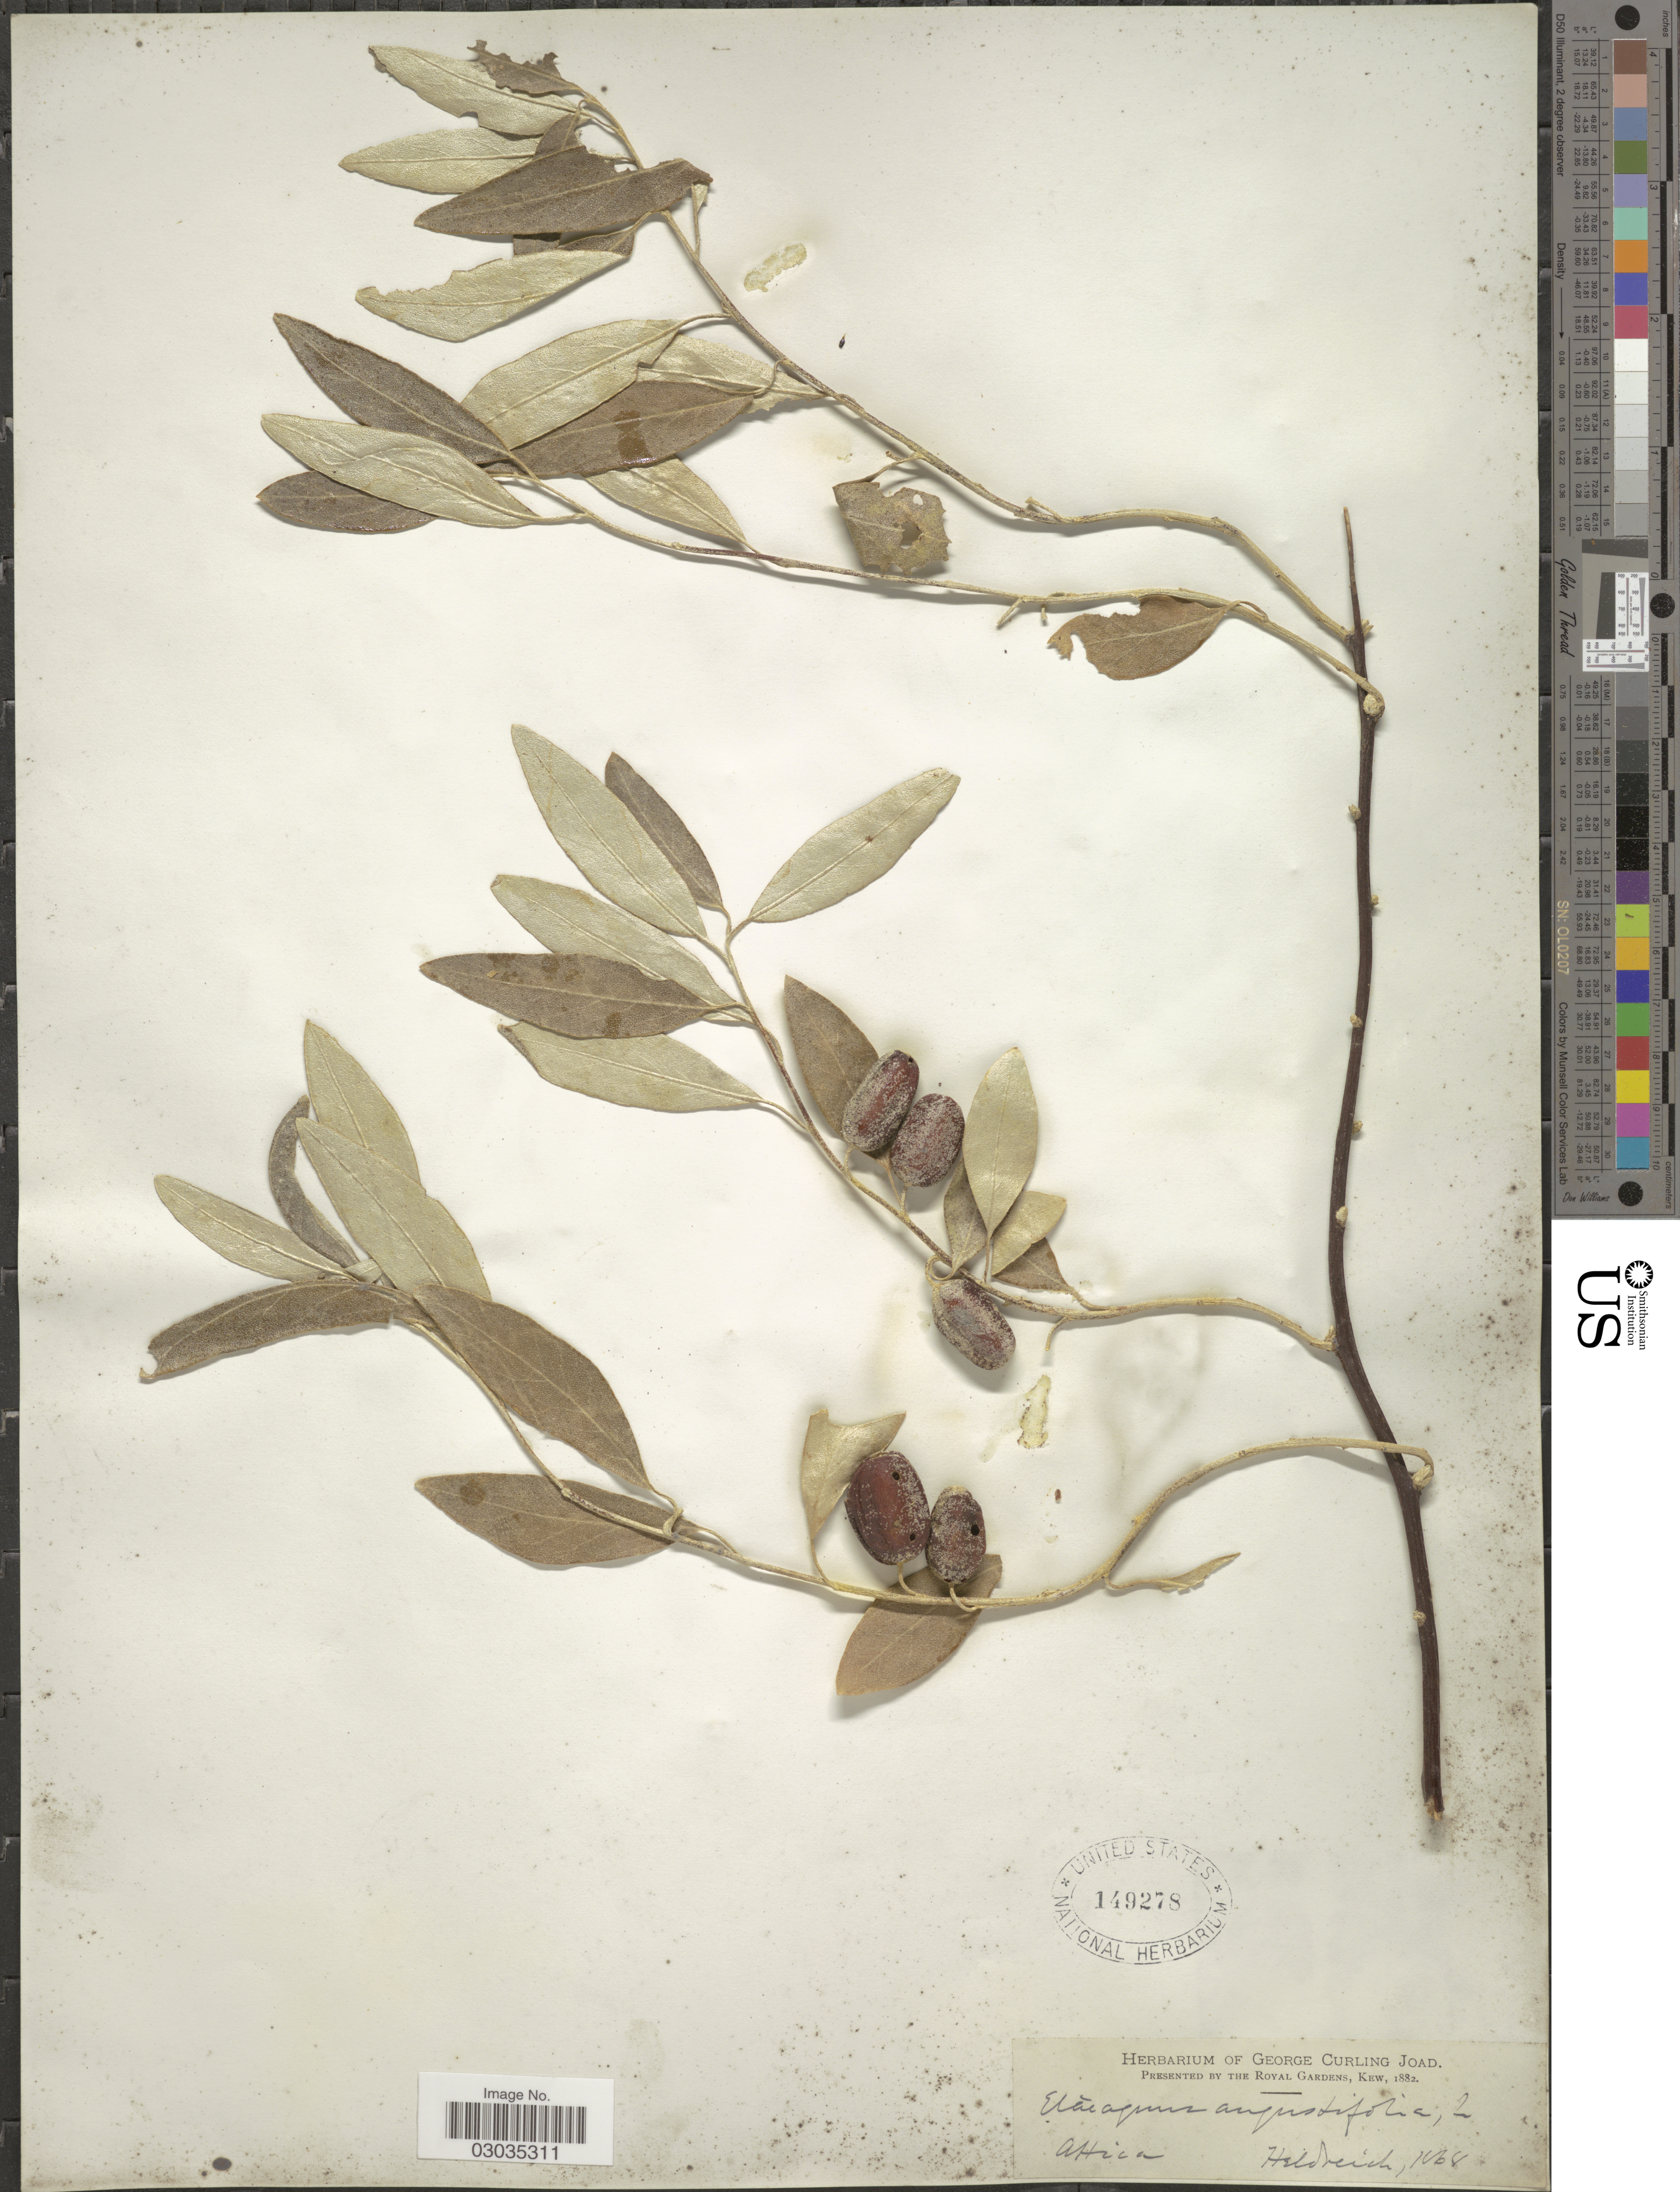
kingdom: Plantae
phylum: Tracheophyta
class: Magnoliopsida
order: Rosales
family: Elaeagnaceae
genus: Elaeagnus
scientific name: Elaeagnus angustifolia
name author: L.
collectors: Heldreich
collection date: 1868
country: Greece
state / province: Attica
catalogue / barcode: US 149278